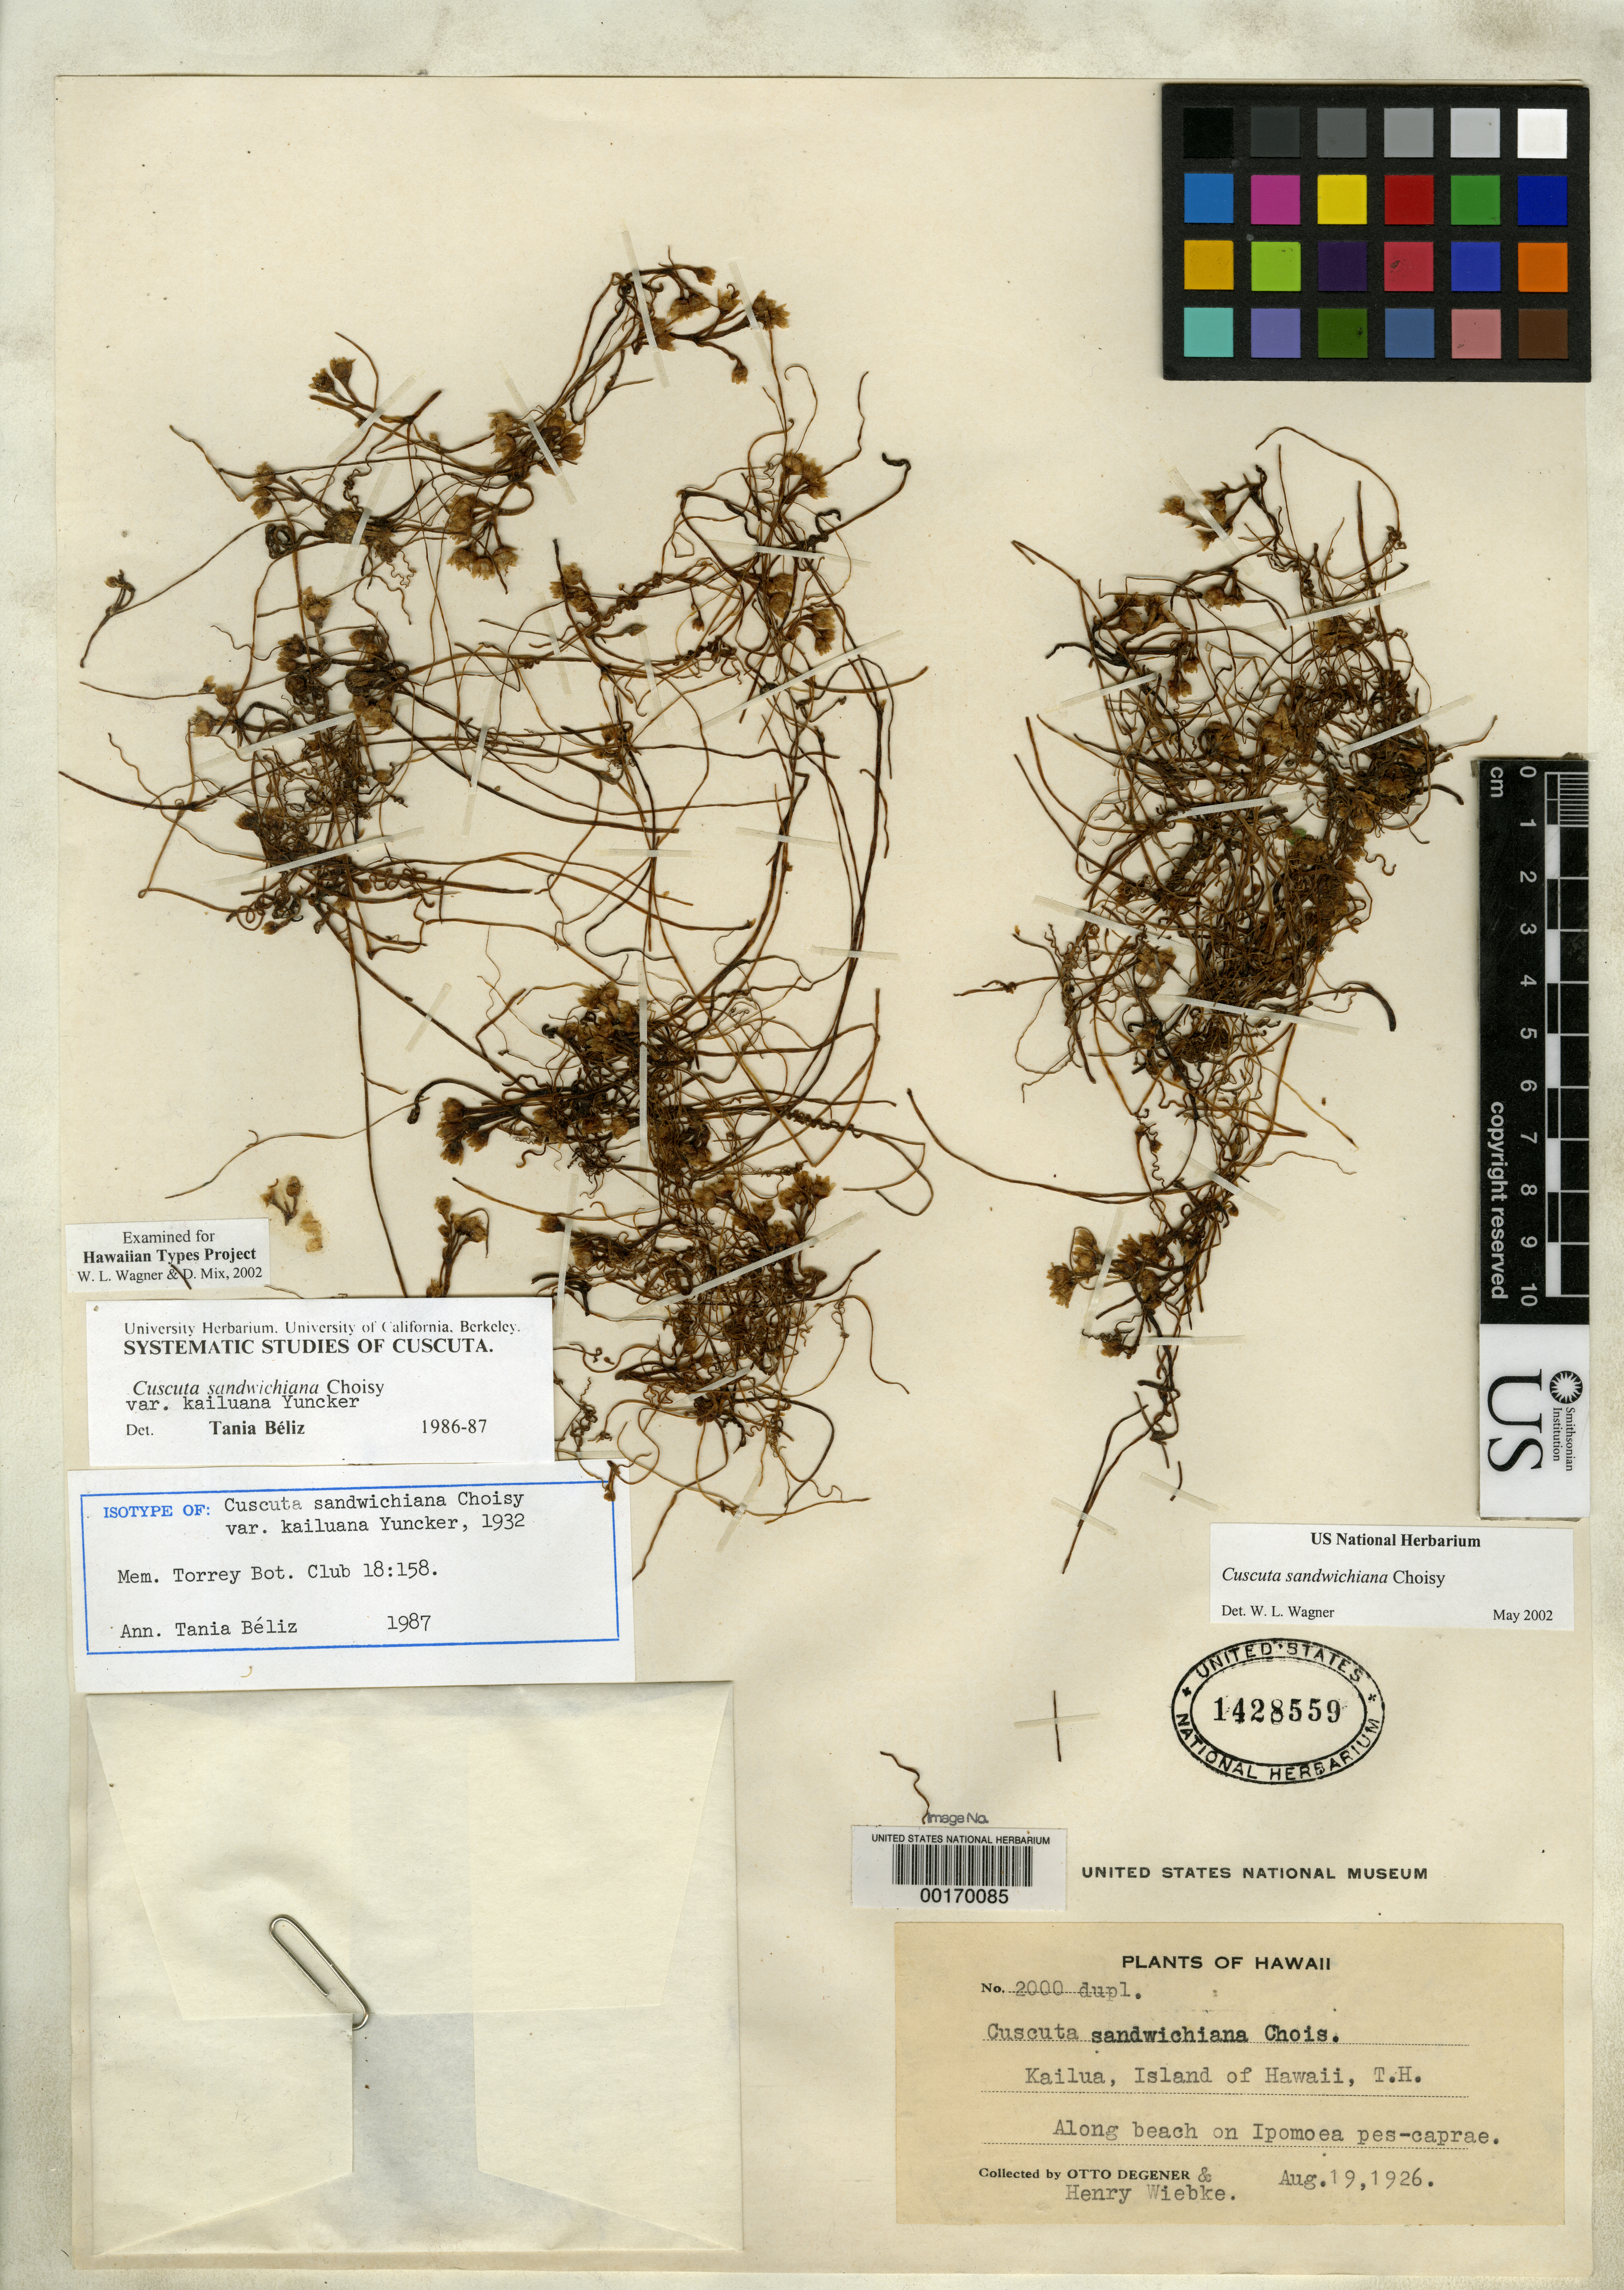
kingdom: Plantae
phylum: Tracheophyta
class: Magnoliopsida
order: Solanales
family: Convolvulaceae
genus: Cuscuta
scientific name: Cuscuta sandwichiana var. kailuana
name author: Yunck.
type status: Isotype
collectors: O. Degener & H. Wiebke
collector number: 2000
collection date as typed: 19 Aug 1926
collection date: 1926-08-19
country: United States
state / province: Hawaii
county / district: Hawaii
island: Hawaii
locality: Kailua, along beach of Ipomoea pes-caprae.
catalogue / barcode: US 1428559